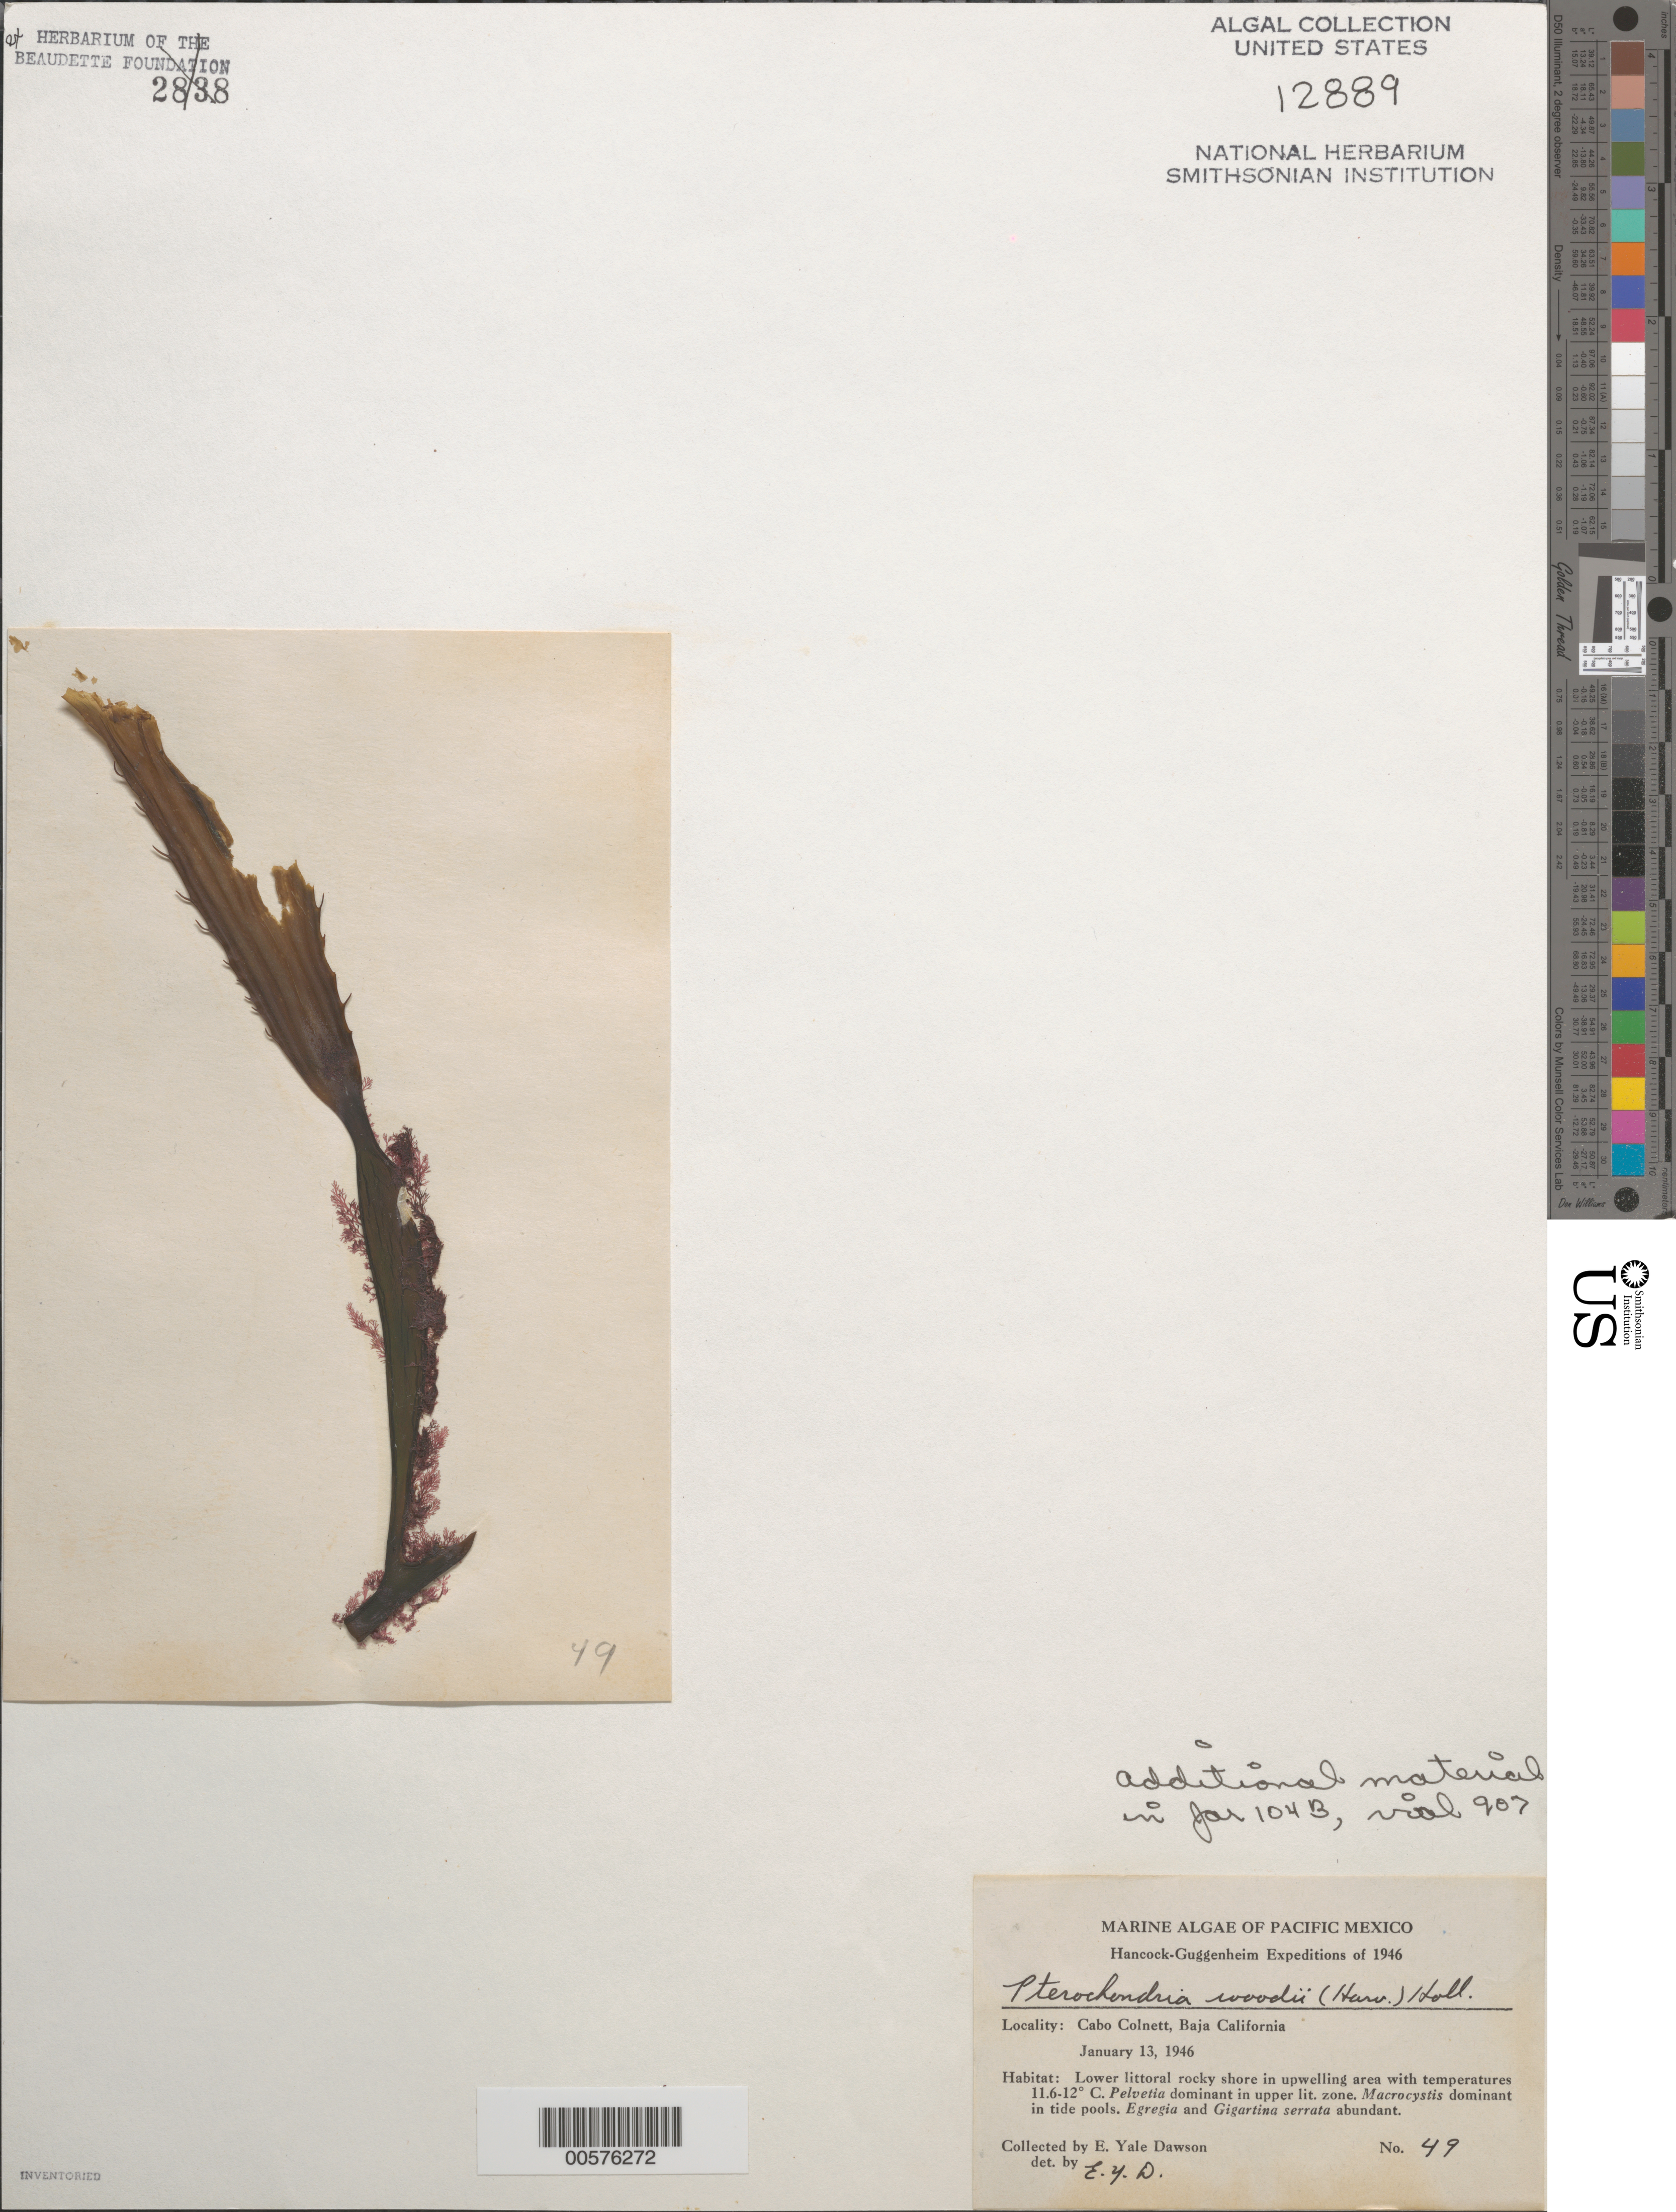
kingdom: Plantae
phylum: Rhodophyta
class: Florideophyceae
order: Ceramiales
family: Rhodomelaceae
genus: Pterochondria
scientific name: Pterochondria woodii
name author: (Harv.) Hollenb.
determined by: Dawson, E. Y.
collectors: E. Y. Dawson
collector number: EYD 49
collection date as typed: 13 Jan 1946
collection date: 1946-01-13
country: Mexico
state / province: Baja California Norte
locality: Cabo Colnett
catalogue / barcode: US 12889